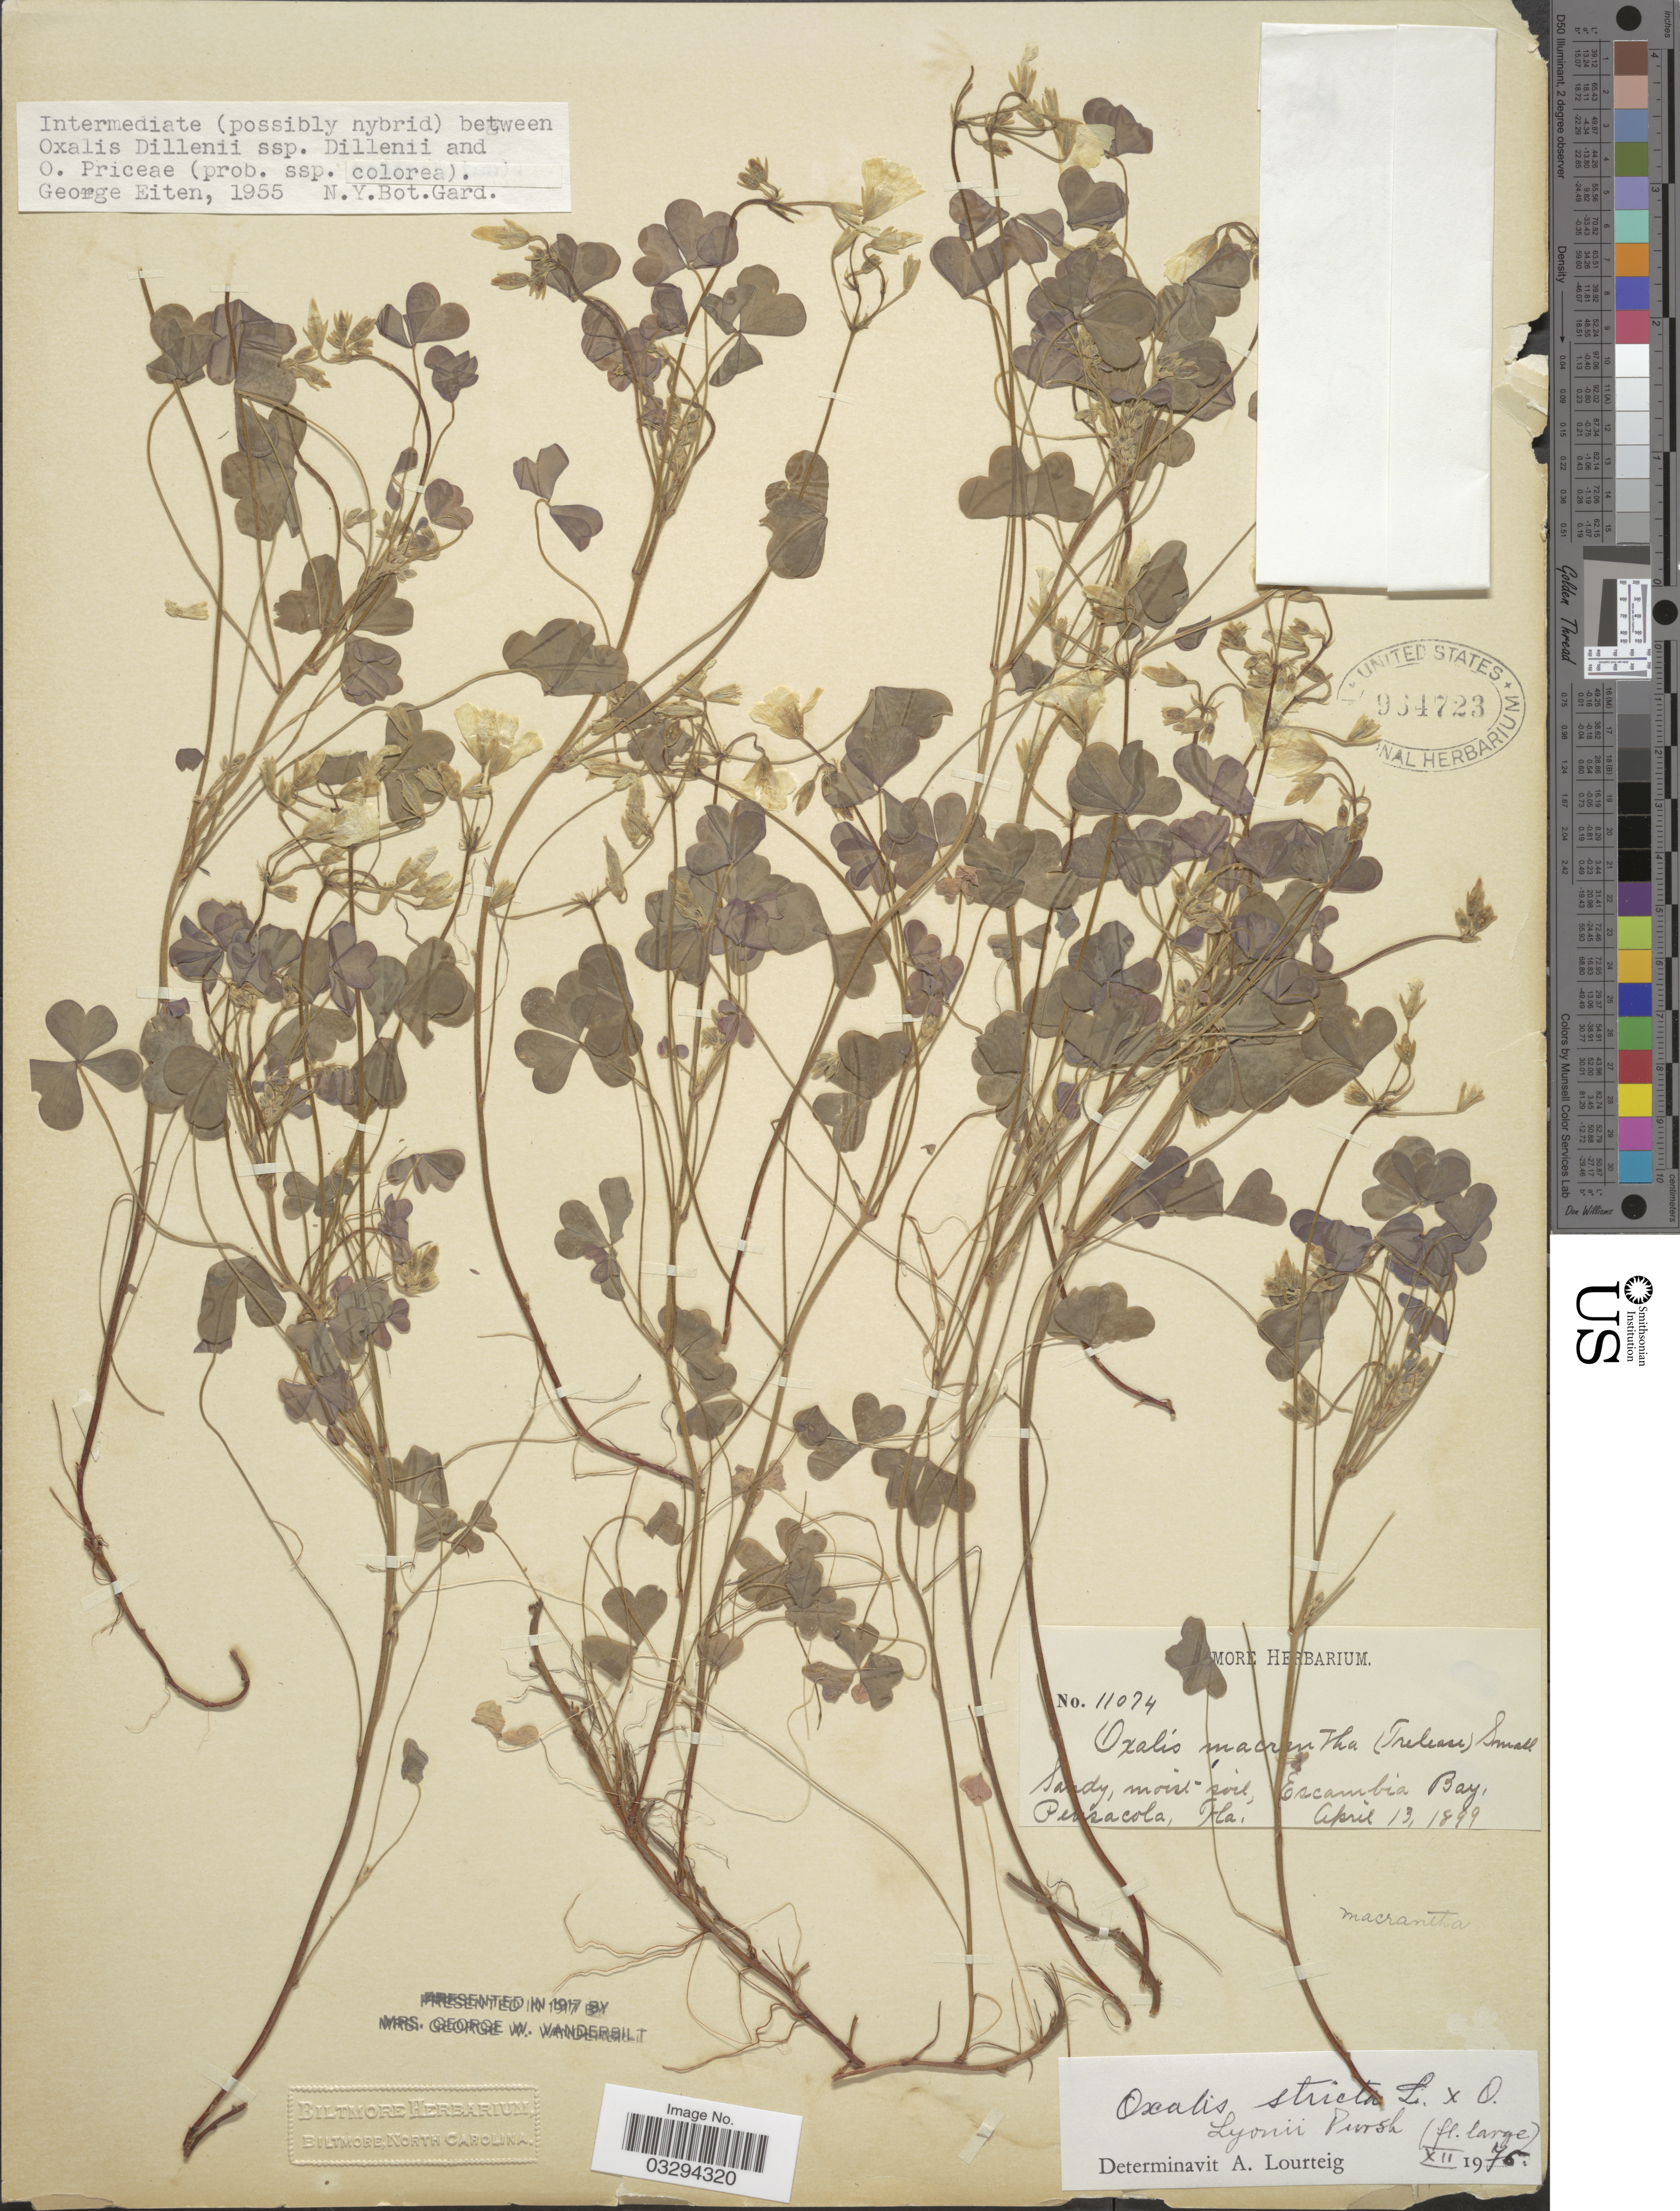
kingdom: Plantae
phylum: Tracheophyta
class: Magnoliopsida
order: Oxalidales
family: Oxalidaceae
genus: Oxalis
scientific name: Oxalis lyonii x O. stricta L.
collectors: ex herb. Biltmore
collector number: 11074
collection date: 1899-04-13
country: United States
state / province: Florida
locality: Escambia Bay, Pensacola.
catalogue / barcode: US 964723